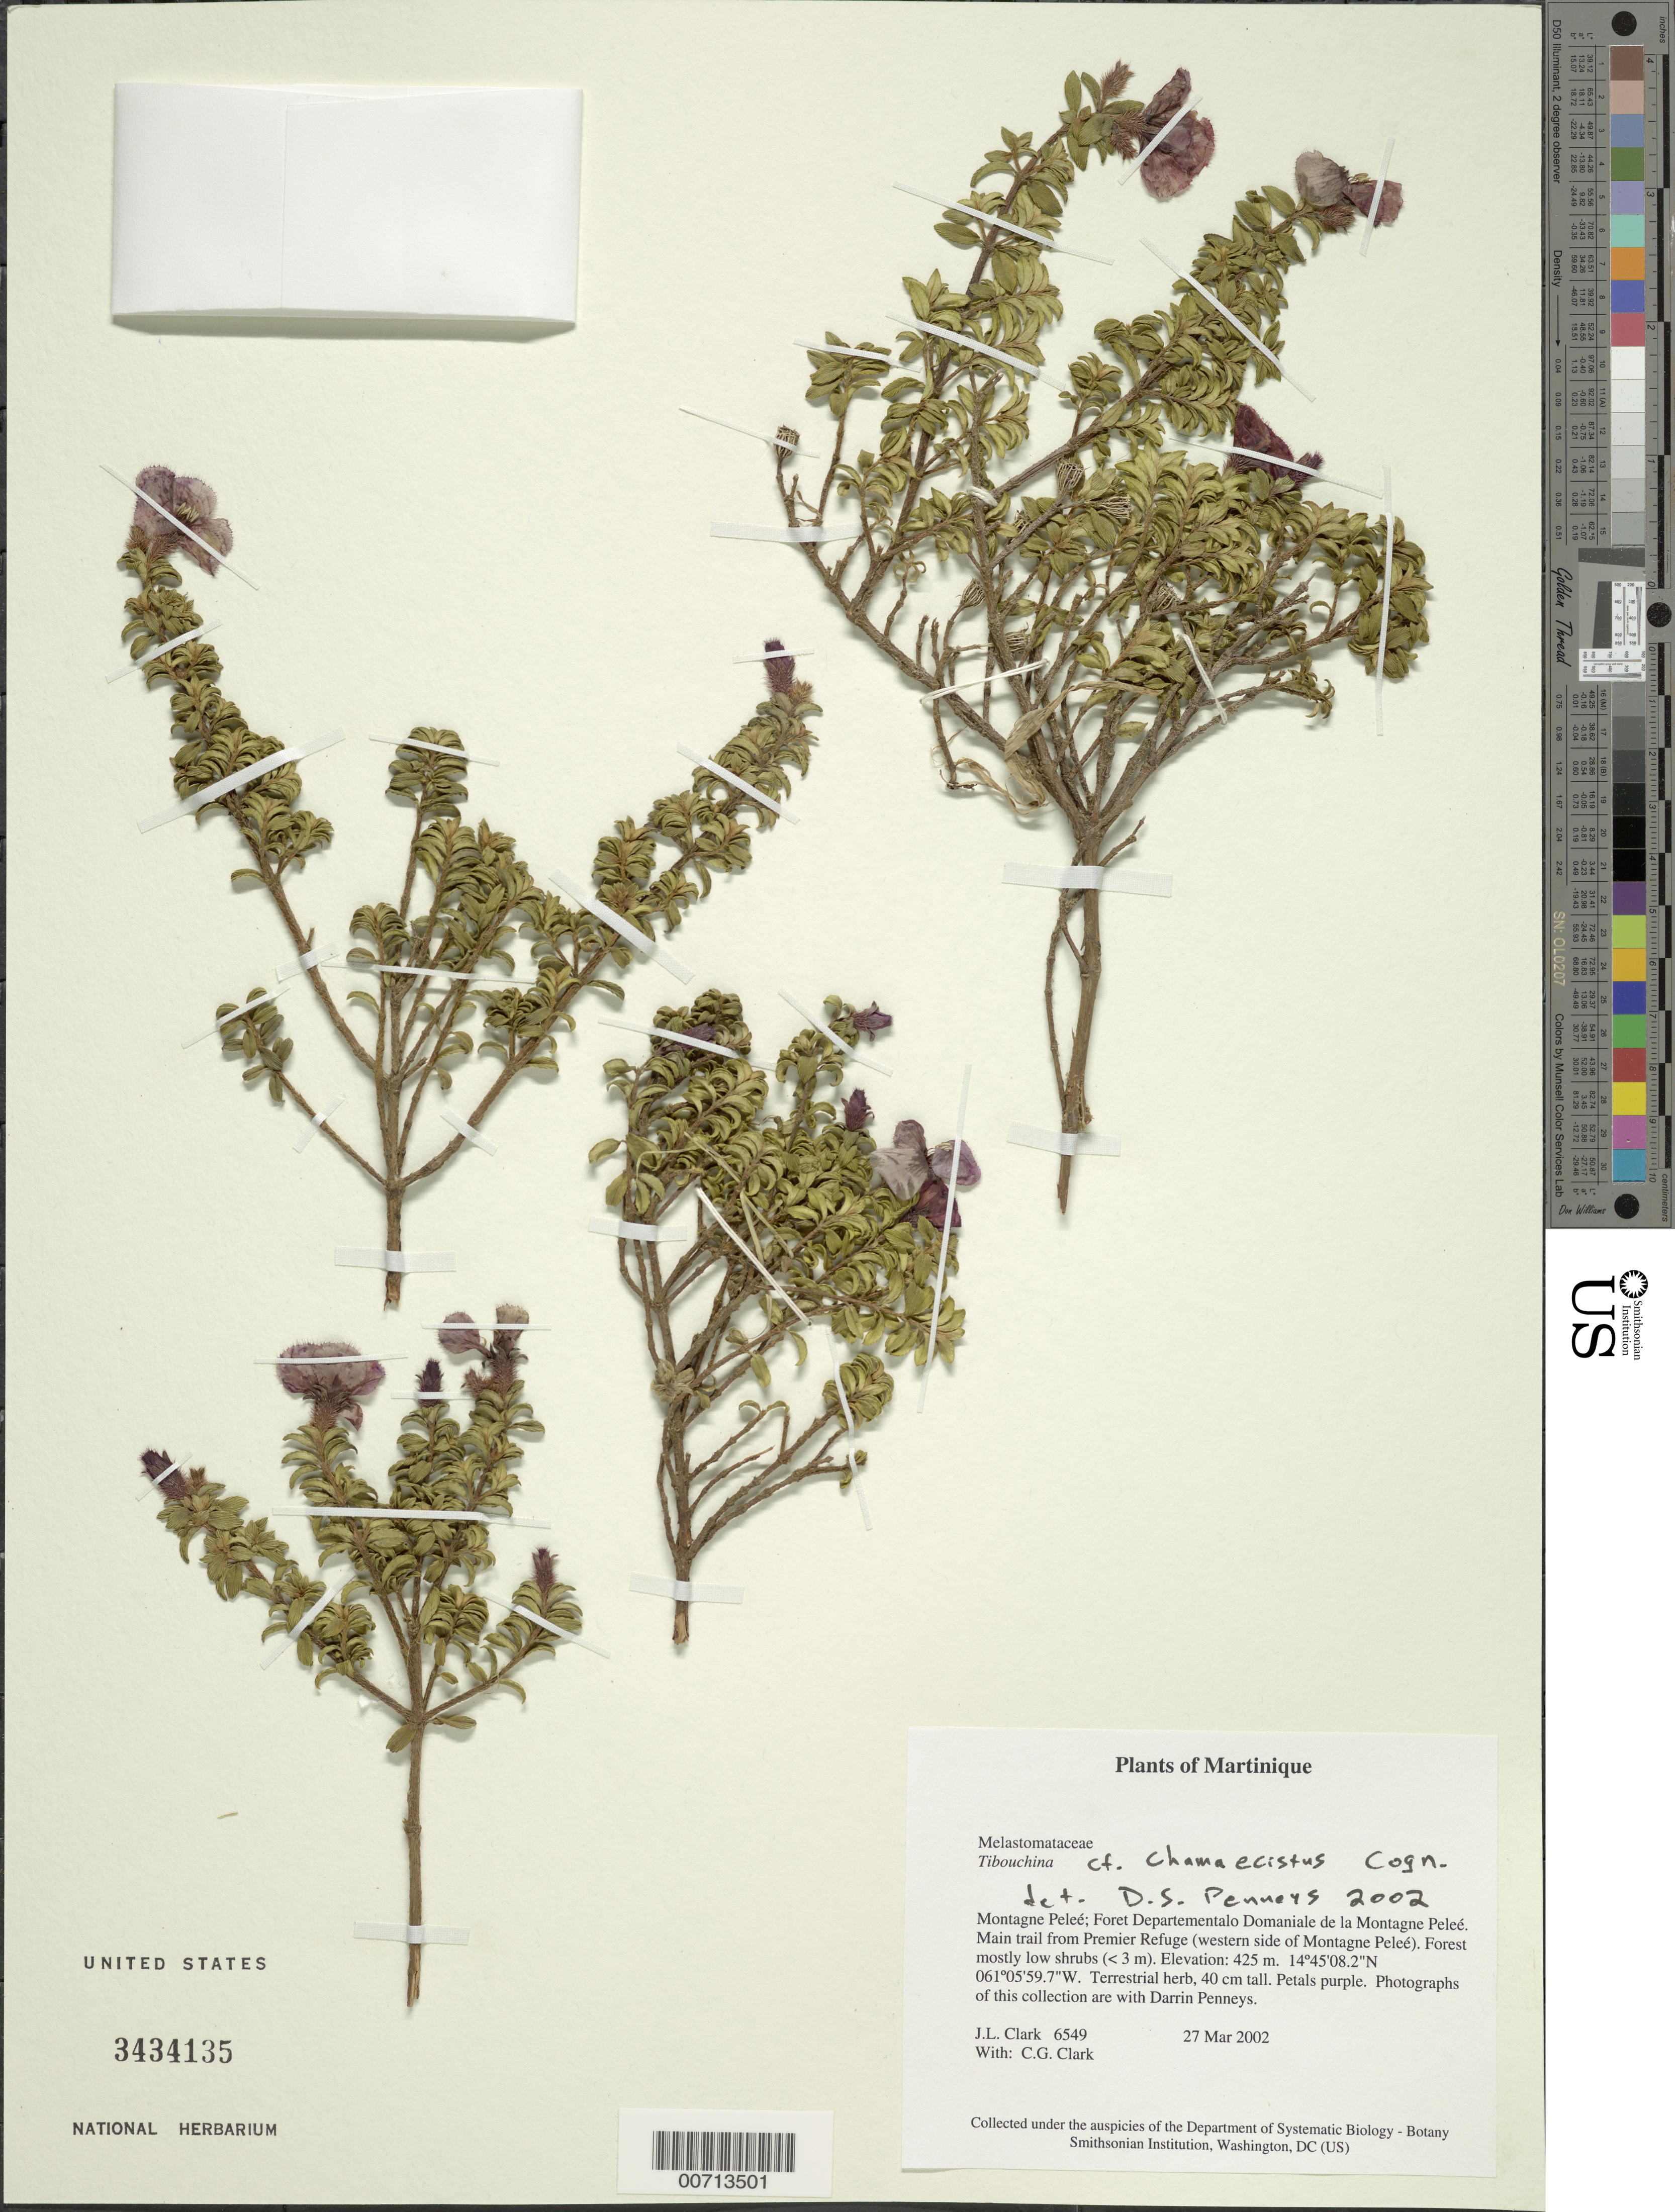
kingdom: Plantae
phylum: Tracheophyta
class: Magnoliopsida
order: Myrtales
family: Melastomataceae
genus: Chaetogastra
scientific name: Chaetogastra chamaecistus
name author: Griseb.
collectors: J. L. Clark & C. G. Clark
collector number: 6549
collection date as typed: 27 Mar 2002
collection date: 2002-03-27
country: Martinique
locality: Montagne Peleé; Foret Departementalo Domaniale de la Montagne Peleé. Main trail from Premier Refuge (western side of Montagne Peleé). Forest mostly low shrubs (< 3 m).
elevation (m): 425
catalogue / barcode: US 3434135